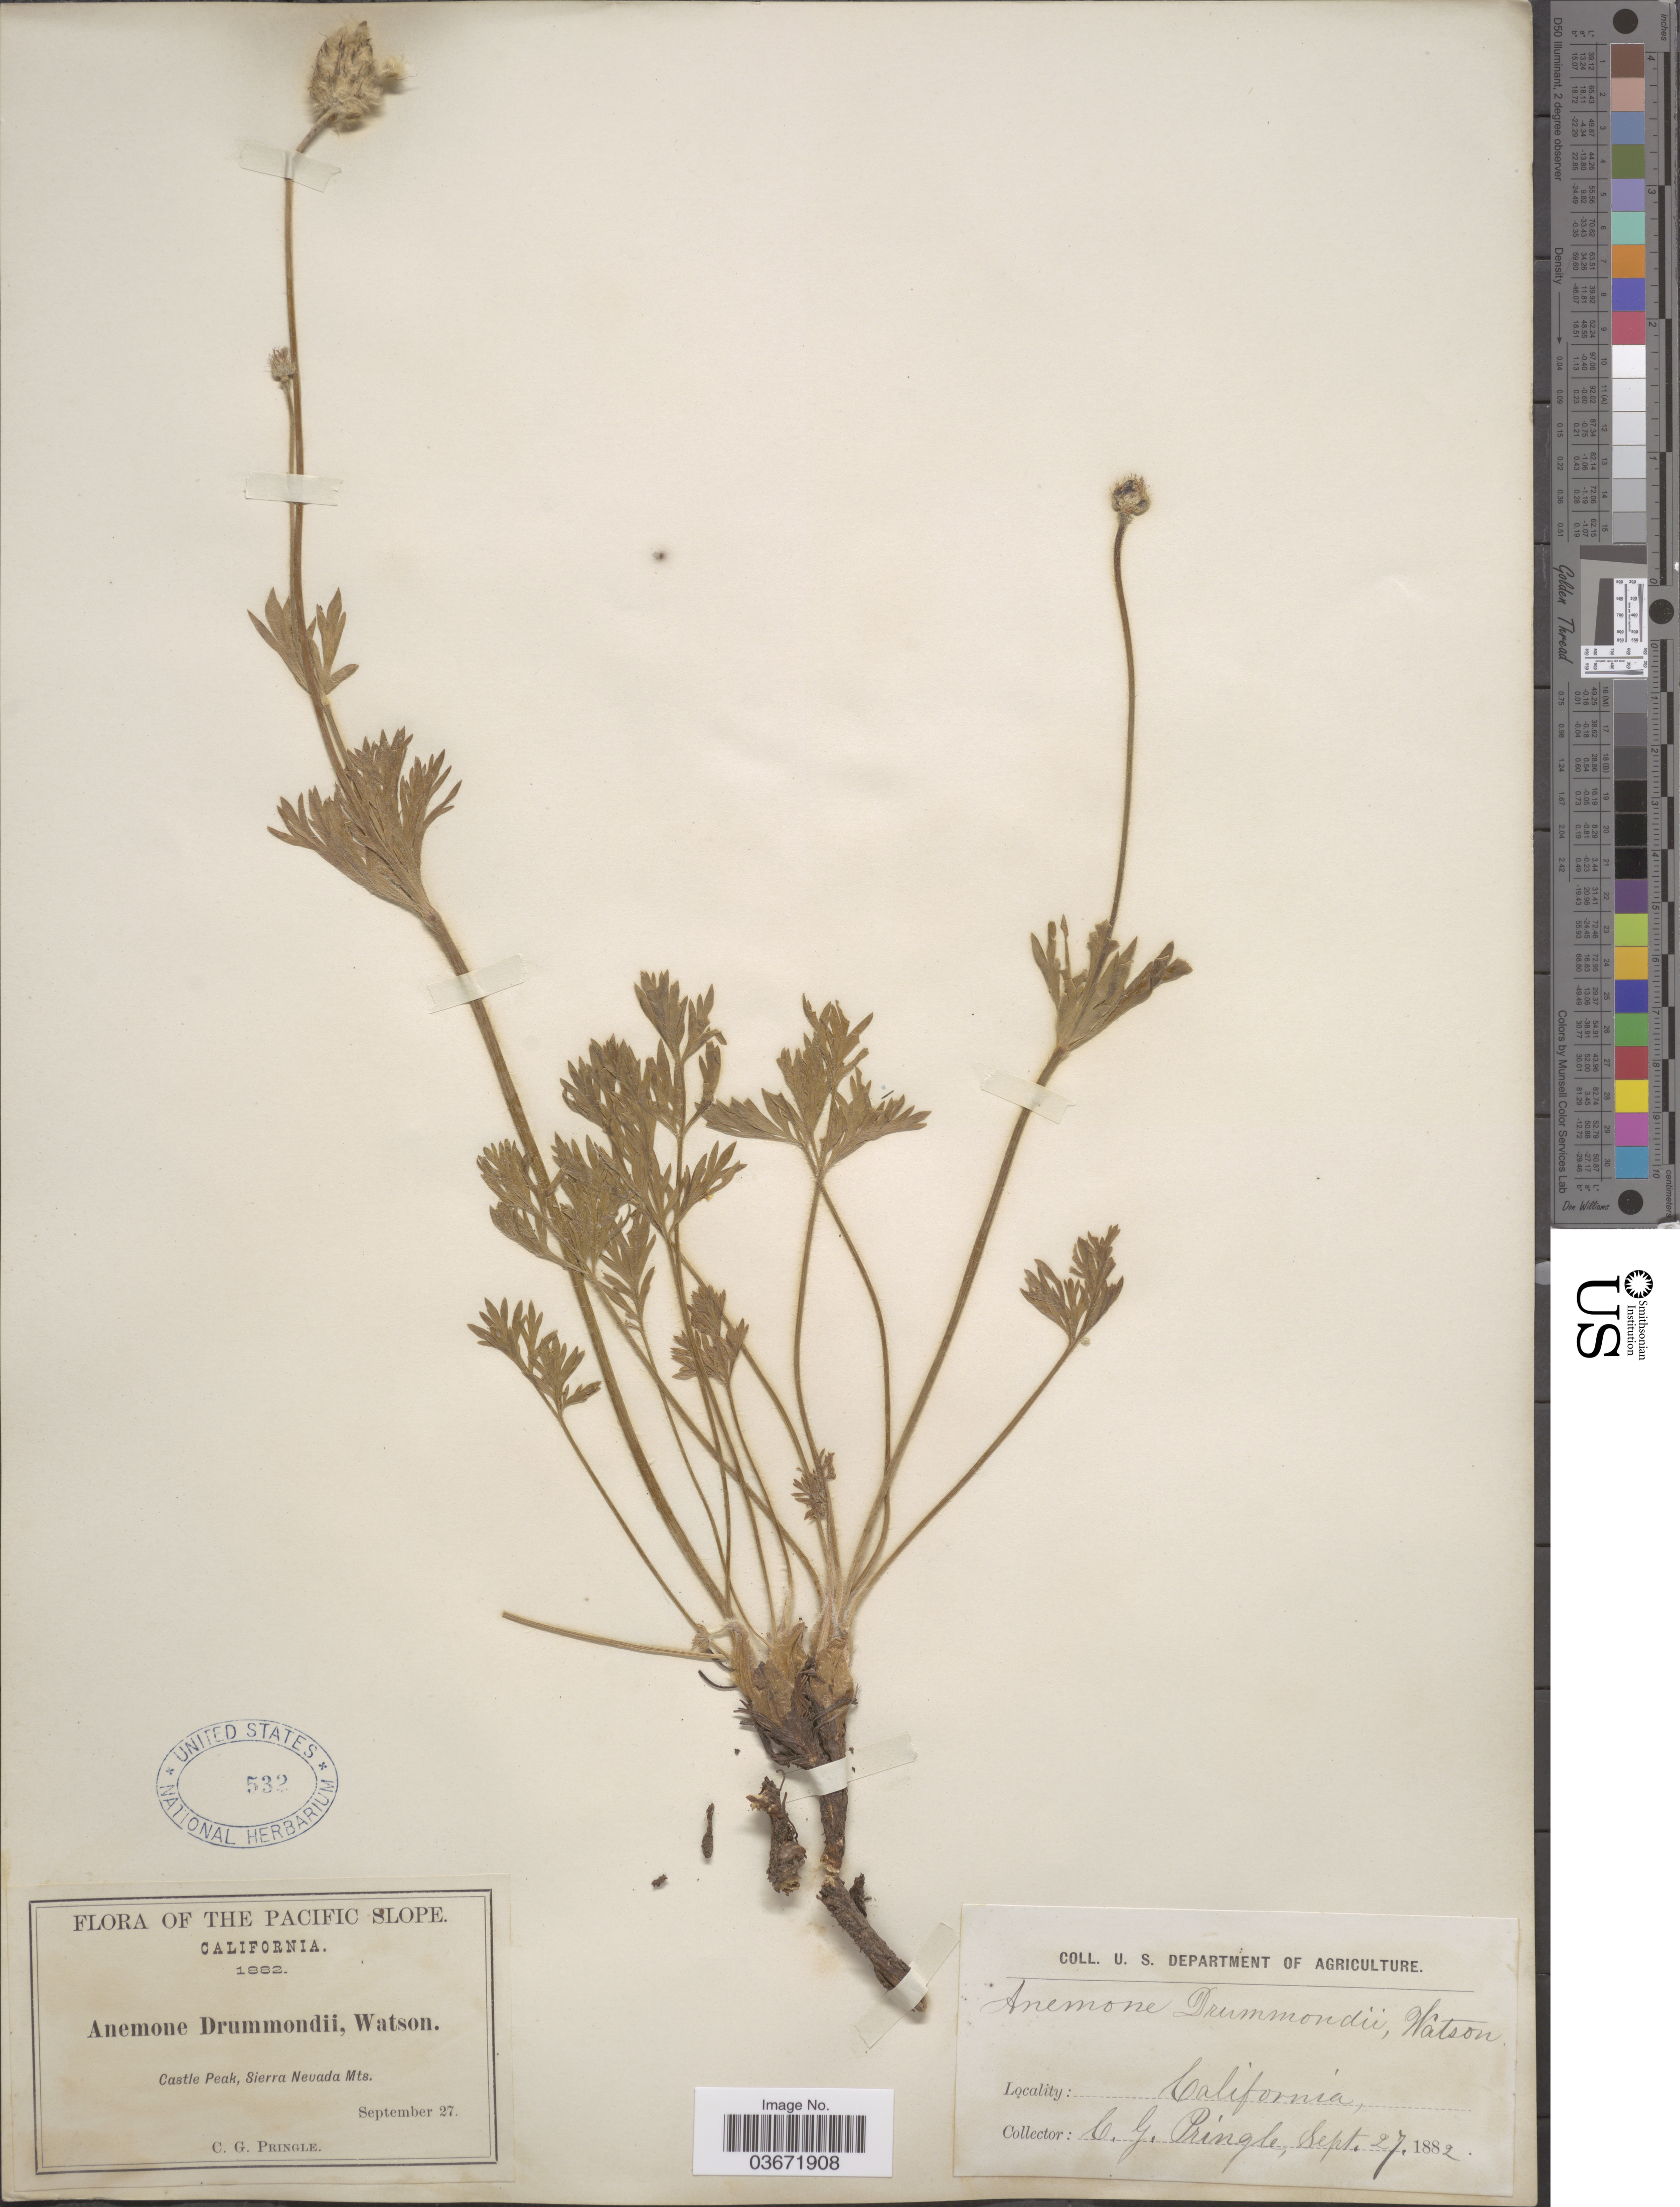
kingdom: Plantae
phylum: Tracheophyta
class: Magnoliopsida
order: Ranunculales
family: Ranunculaceae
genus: Anemone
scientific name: Anemone drummondii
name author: S. Watson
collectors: C. G. Pringle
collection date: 1882-09-27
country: United States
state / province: California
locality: The Pacific Slope. Castle Peak, Sierra Nevada Mts.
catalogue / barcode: US 532